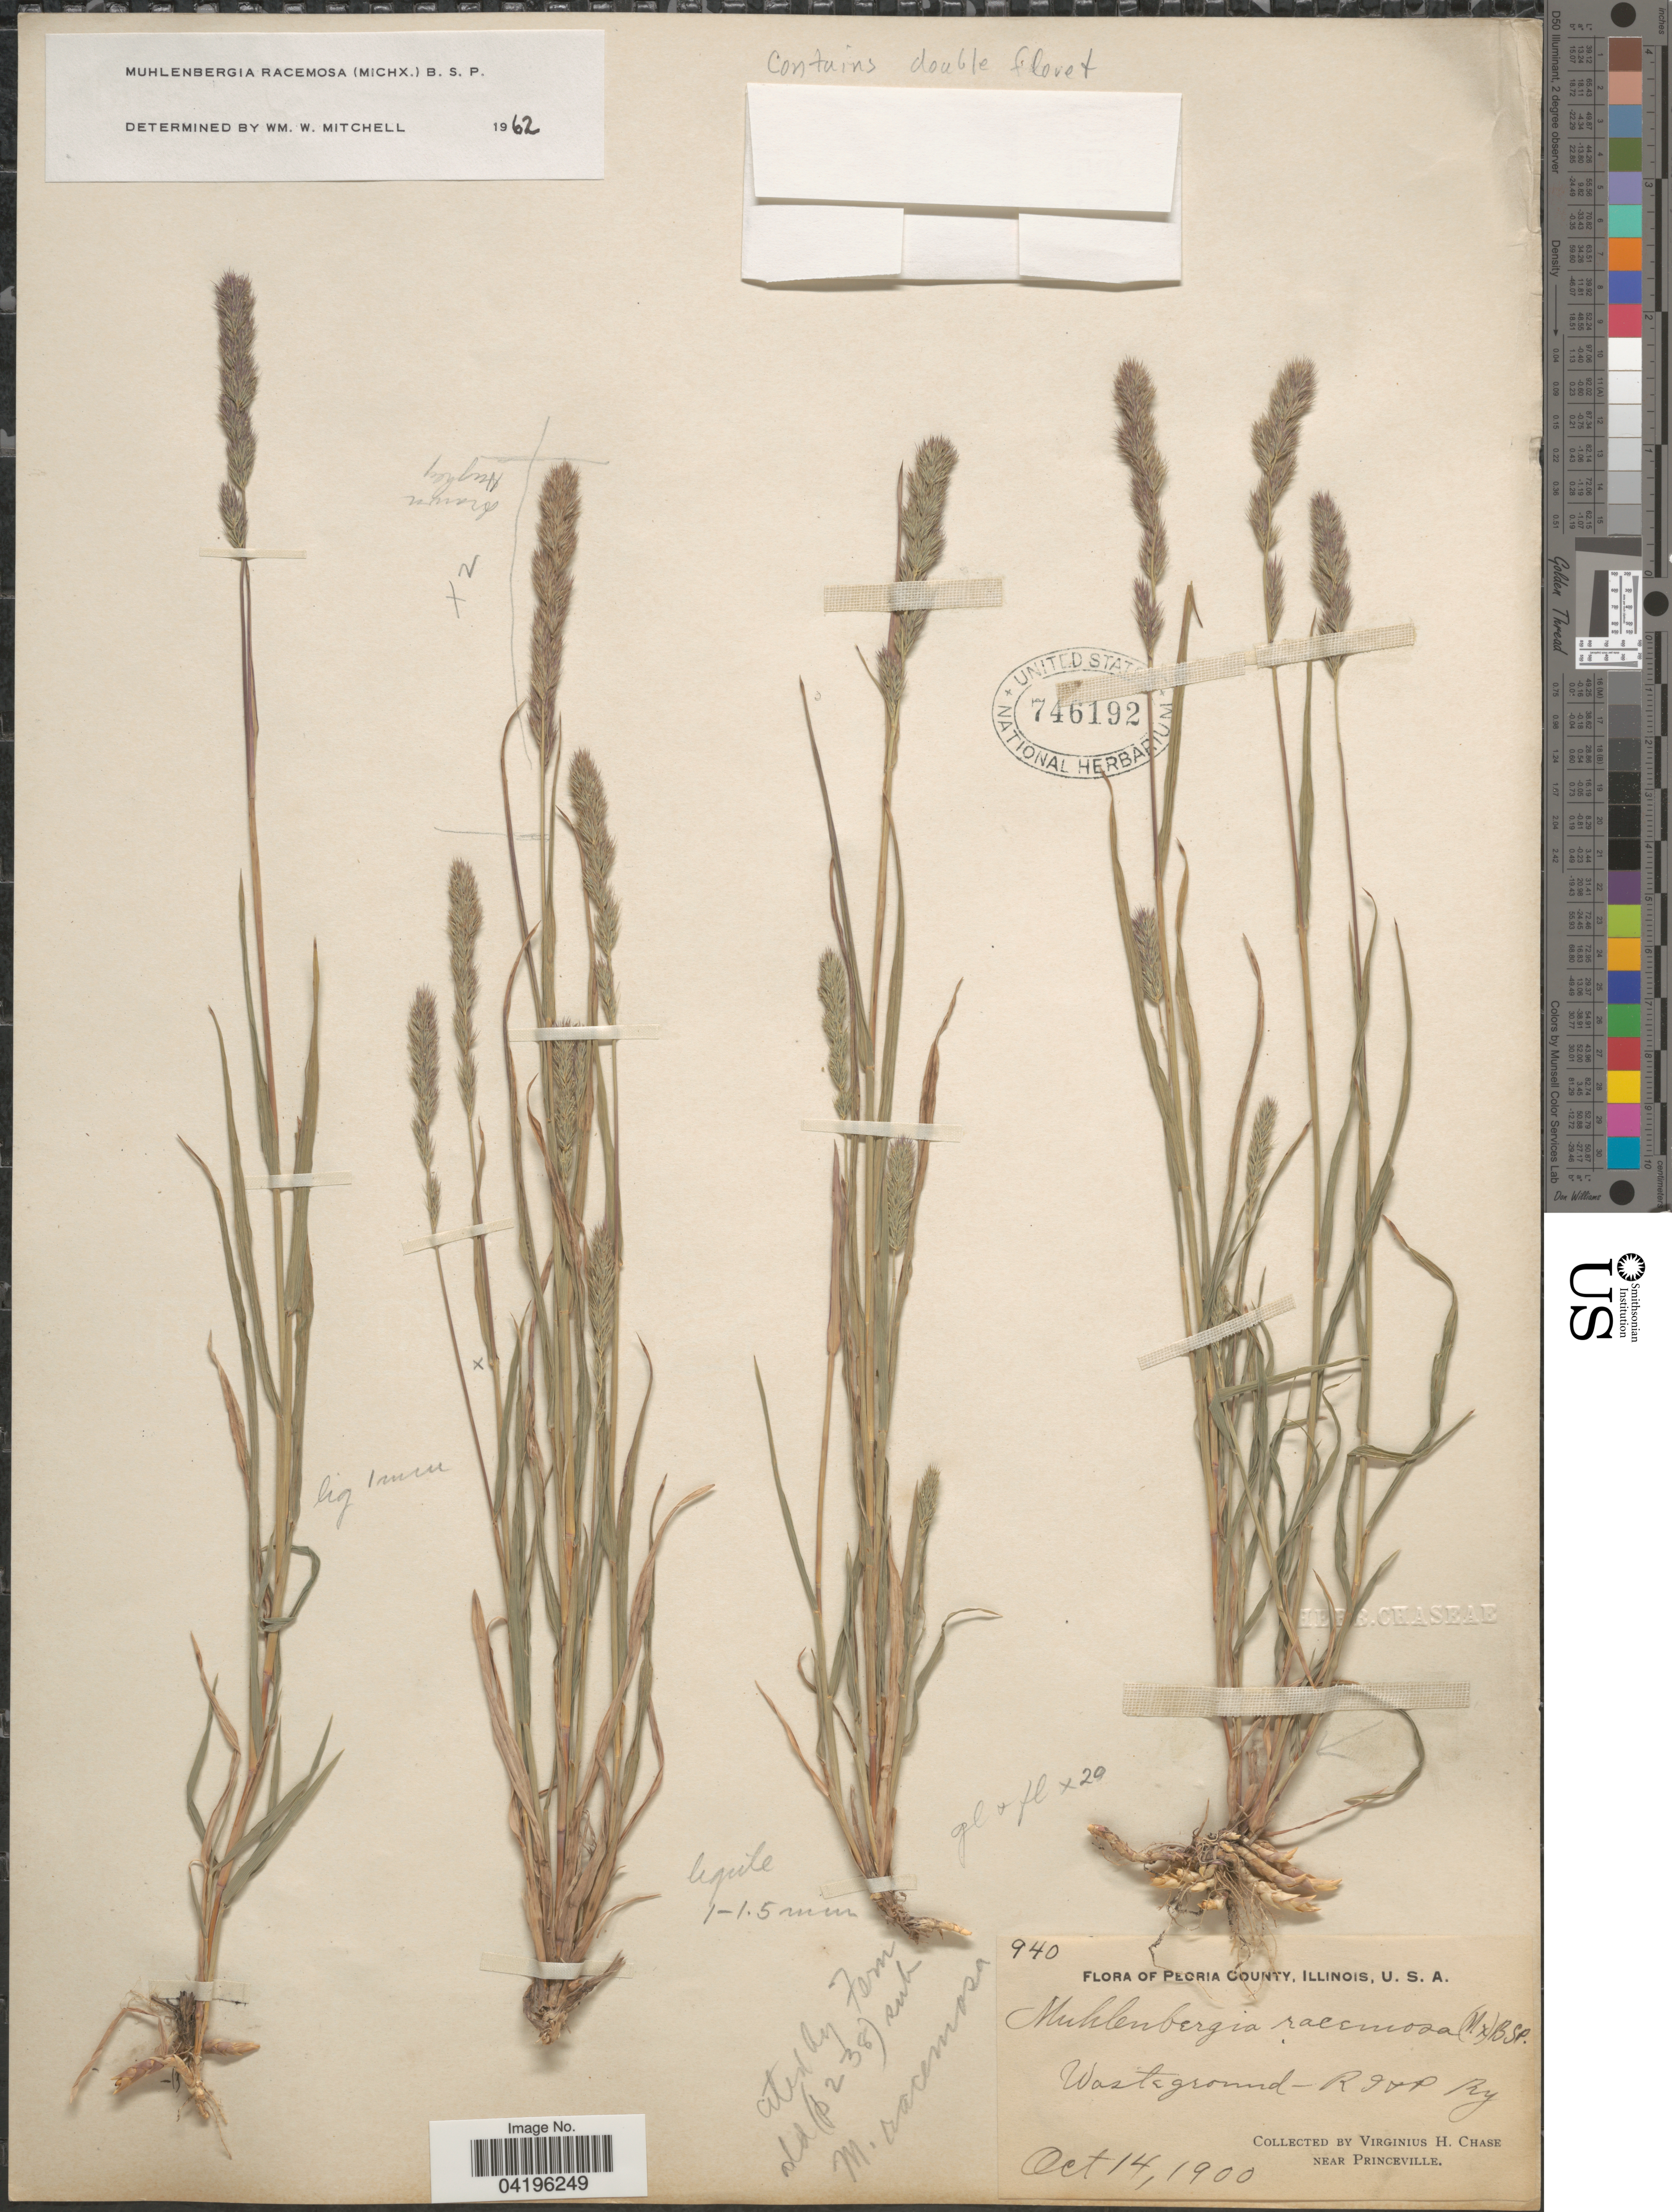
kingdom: Plantae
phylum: Tracheophyta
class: Liliopsida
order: Poales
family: Poaceae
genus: Muhlenbergia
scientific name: Muhlenbergia racemosa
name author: (Michx.) Britton et al.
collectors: V. H. Chase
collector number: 940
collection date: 1900-10-14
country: United States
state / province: Illinois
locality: Peoria County. RI & P Ry. Near Princeville.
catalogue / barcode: US 746192